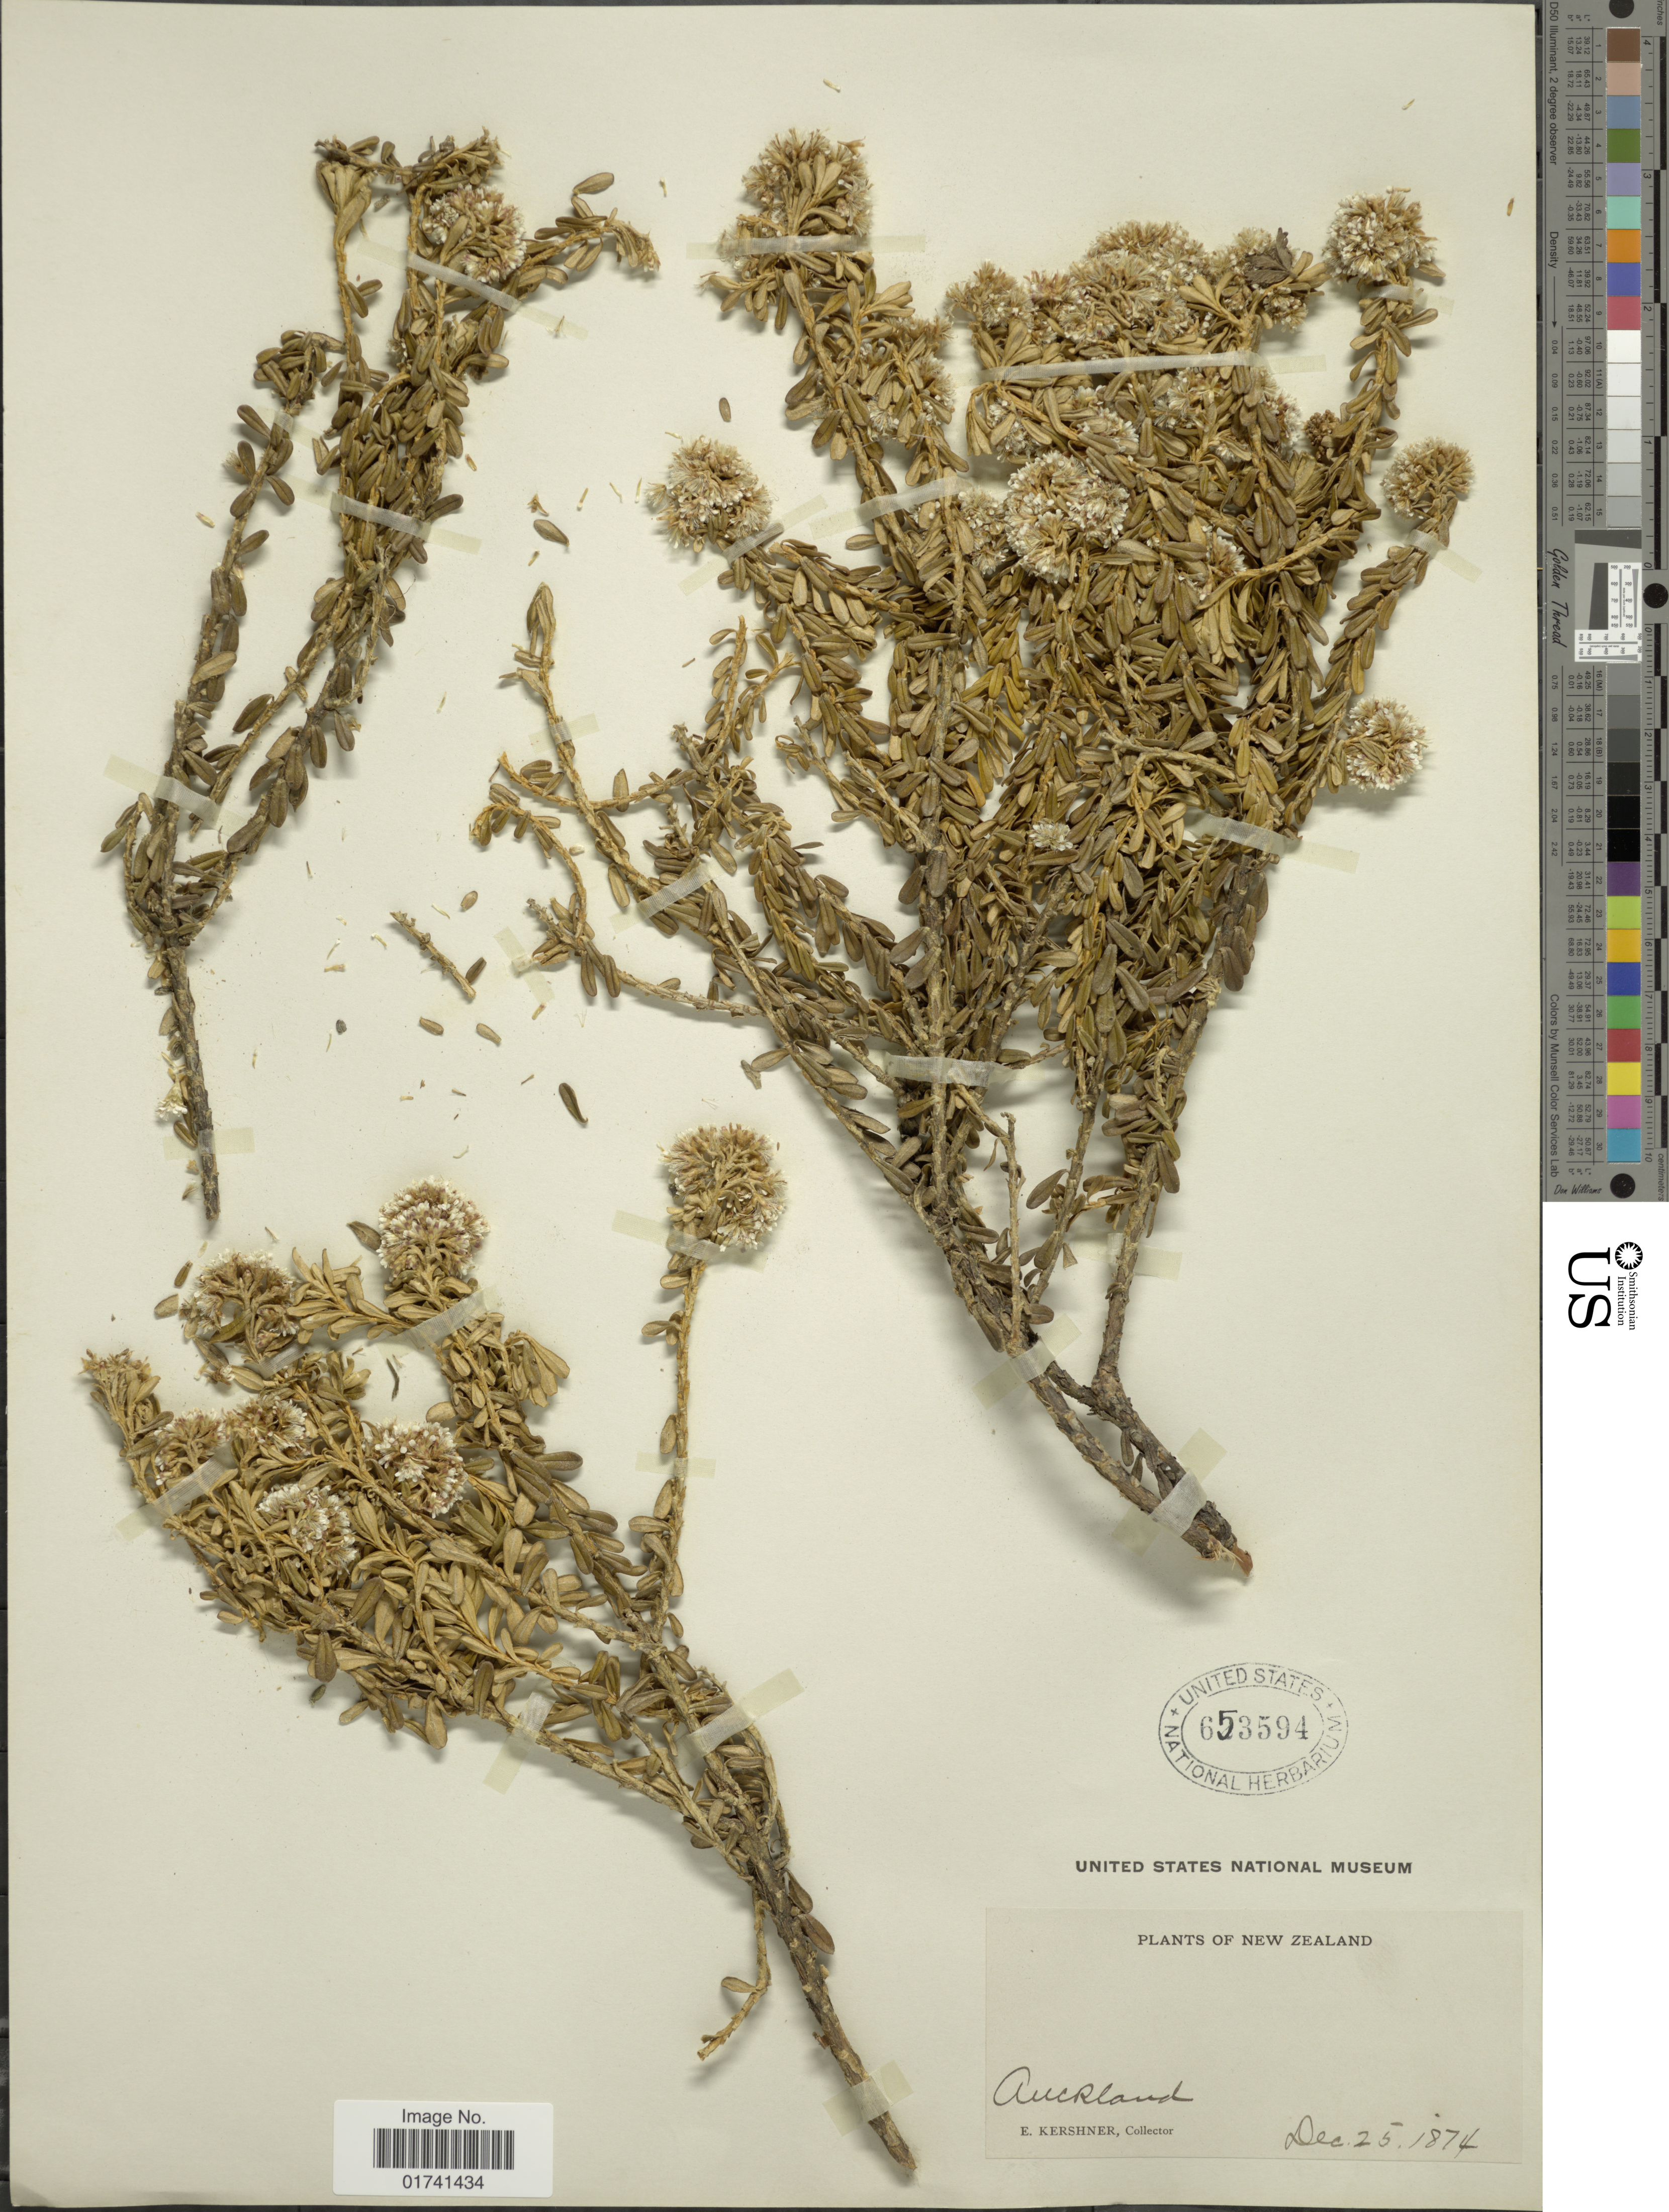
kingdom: Plantae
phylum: Tracheophyta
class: Magnoliopsida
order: Asterales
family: Asteraceae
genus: Cassinia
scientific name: Cassinia sp.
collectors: E. Kershner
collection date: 1874-12-25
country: New Zealand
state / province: Auckland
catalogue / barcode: US 653594